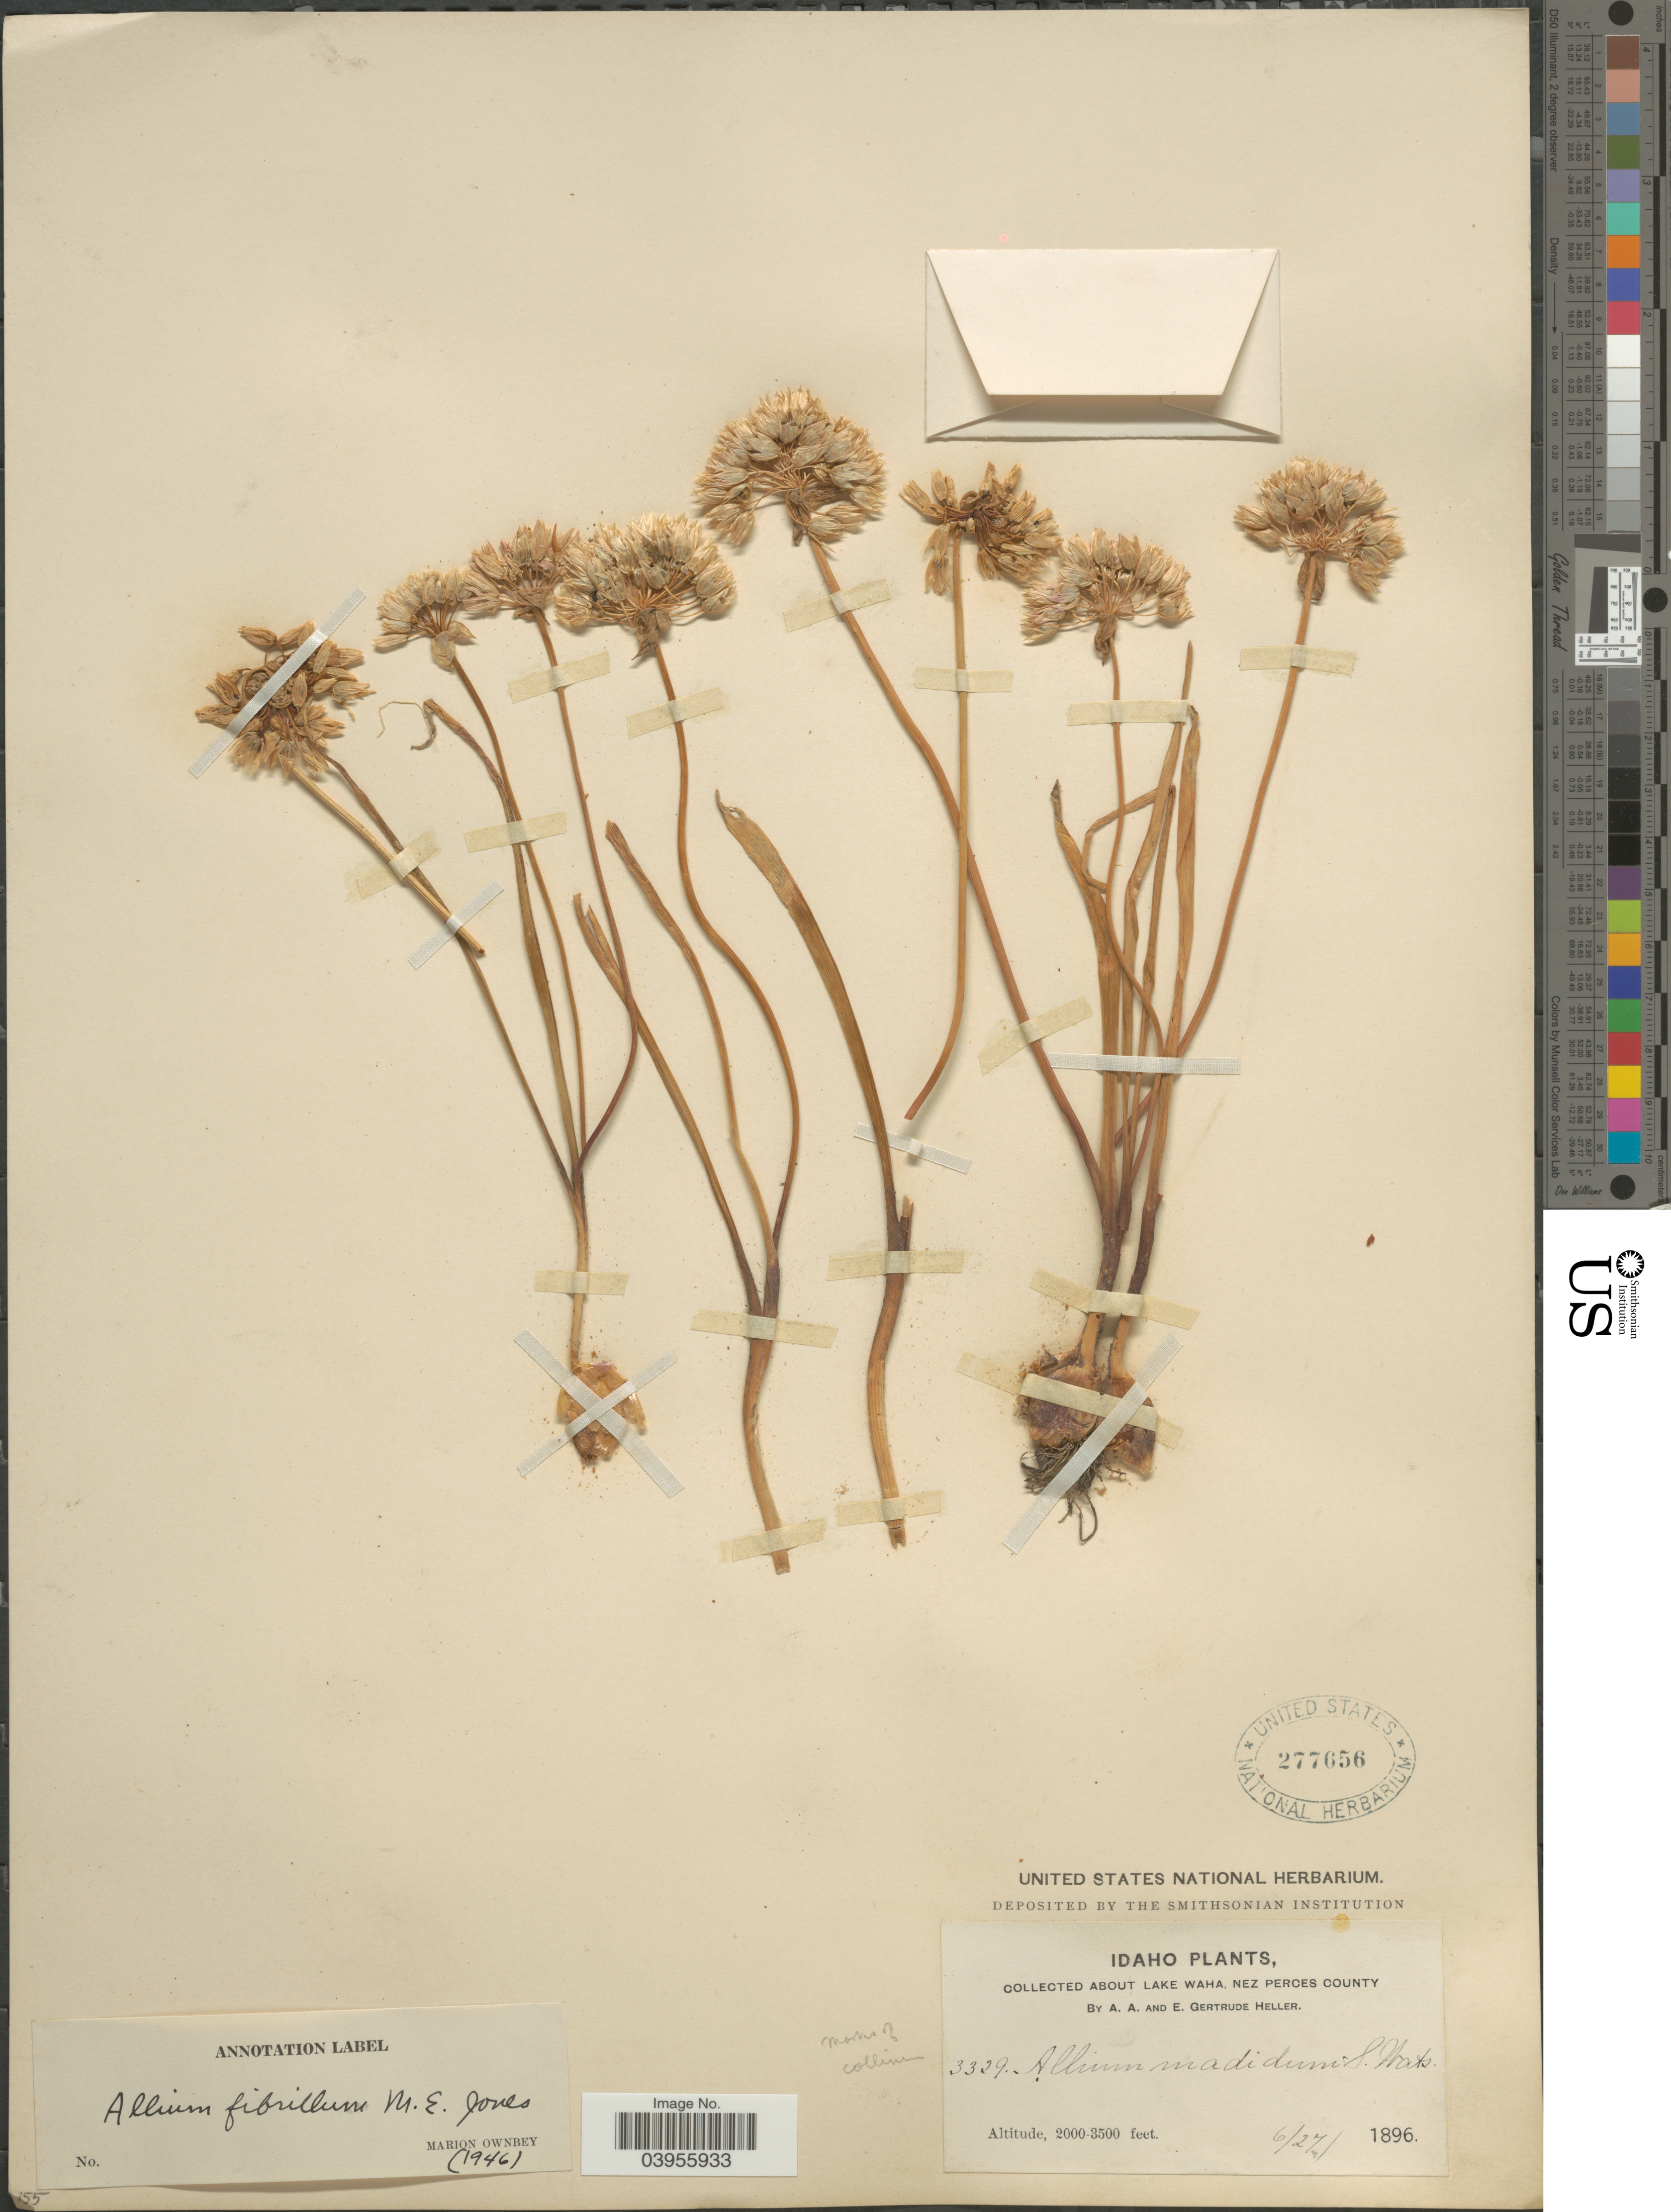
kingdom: Plantae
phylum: Tracheophyta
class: Liliopsida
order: Asparagales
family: Amaryllidaceae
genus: Allium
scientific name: Allium fibrillum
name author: M.E. Jones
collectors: A. A. Heller & E. G. Heller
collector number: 3329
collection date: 1896-06-27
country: United States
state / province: Idaho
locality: About Lake Waha, Nez Perces County.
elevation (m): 610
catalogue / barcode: US 277656